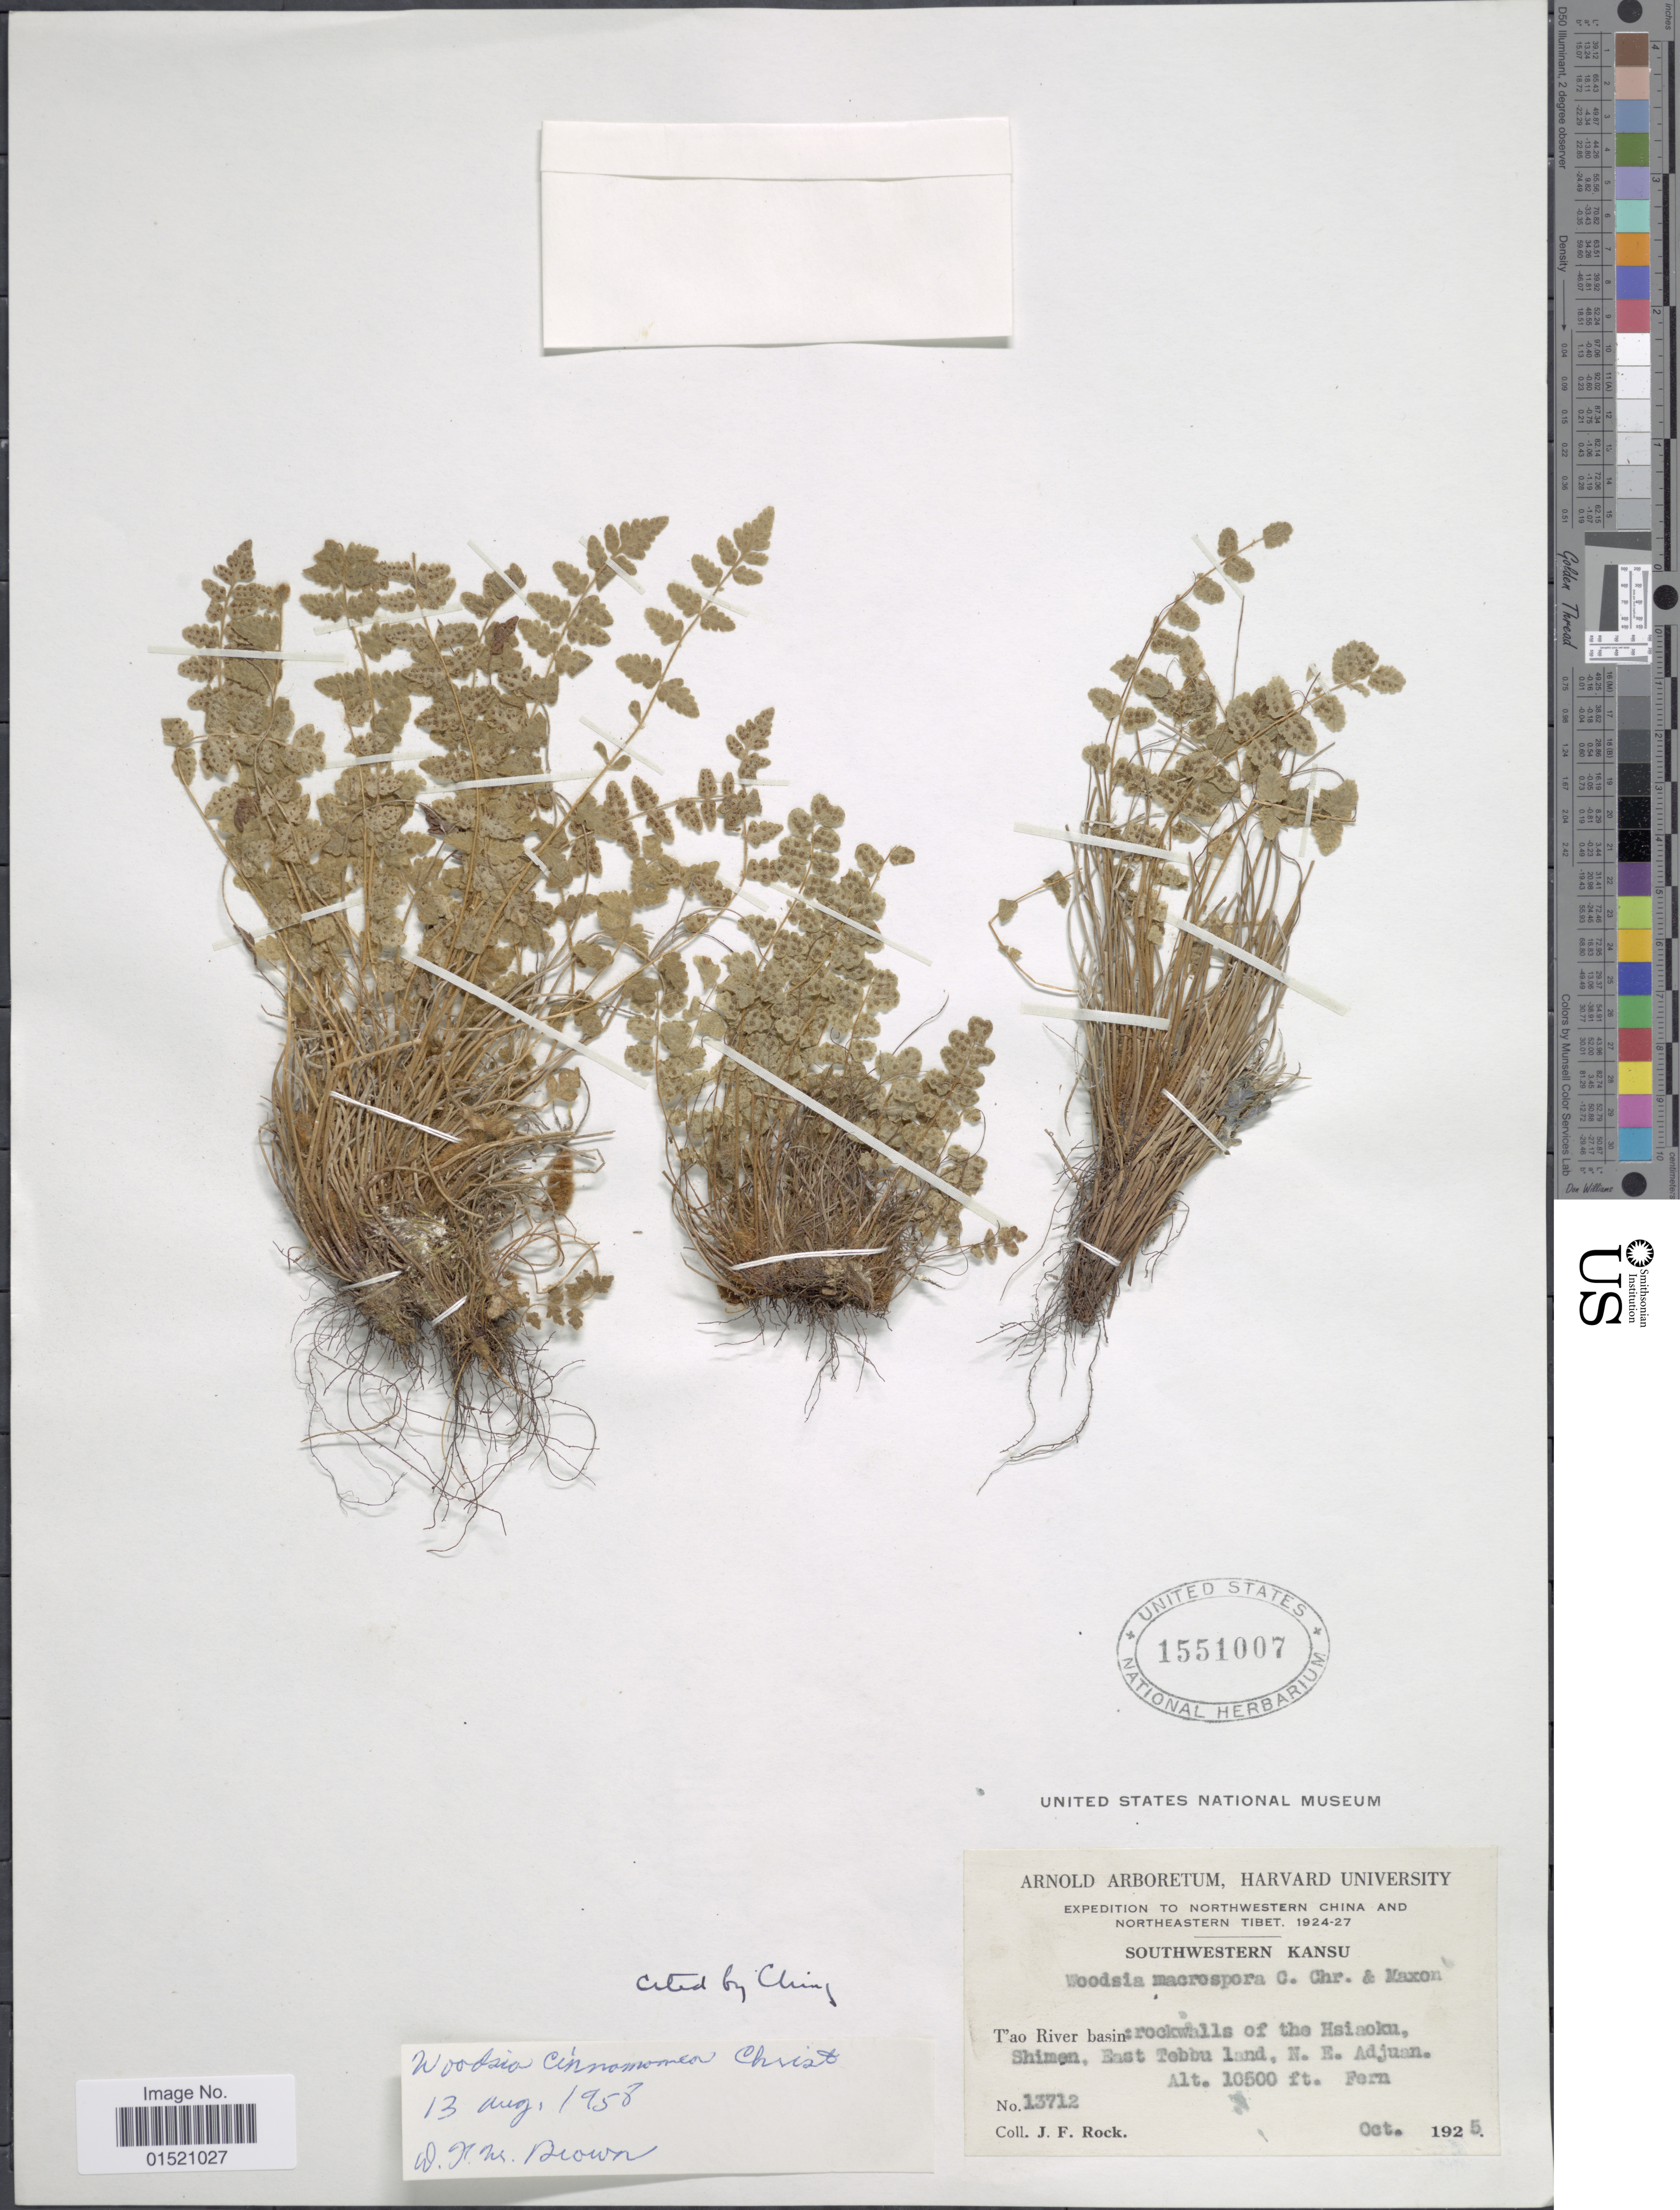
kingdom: Plantae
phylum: Tracheophyta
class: Polypodiopsida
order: Polypodiales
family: Woodsiaceae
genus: Woodsia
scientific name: Woodsia cinnamomea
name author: Christ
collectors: J. Rock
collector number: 13712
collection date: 1925-10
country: China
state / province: Gansu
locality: Southwestern Kansu, T'ao River basin: rockhills of the Hsiaoku Shimen, East Tebbu land, N.E. Adjuan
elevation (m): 3200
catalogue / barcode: US 1551007